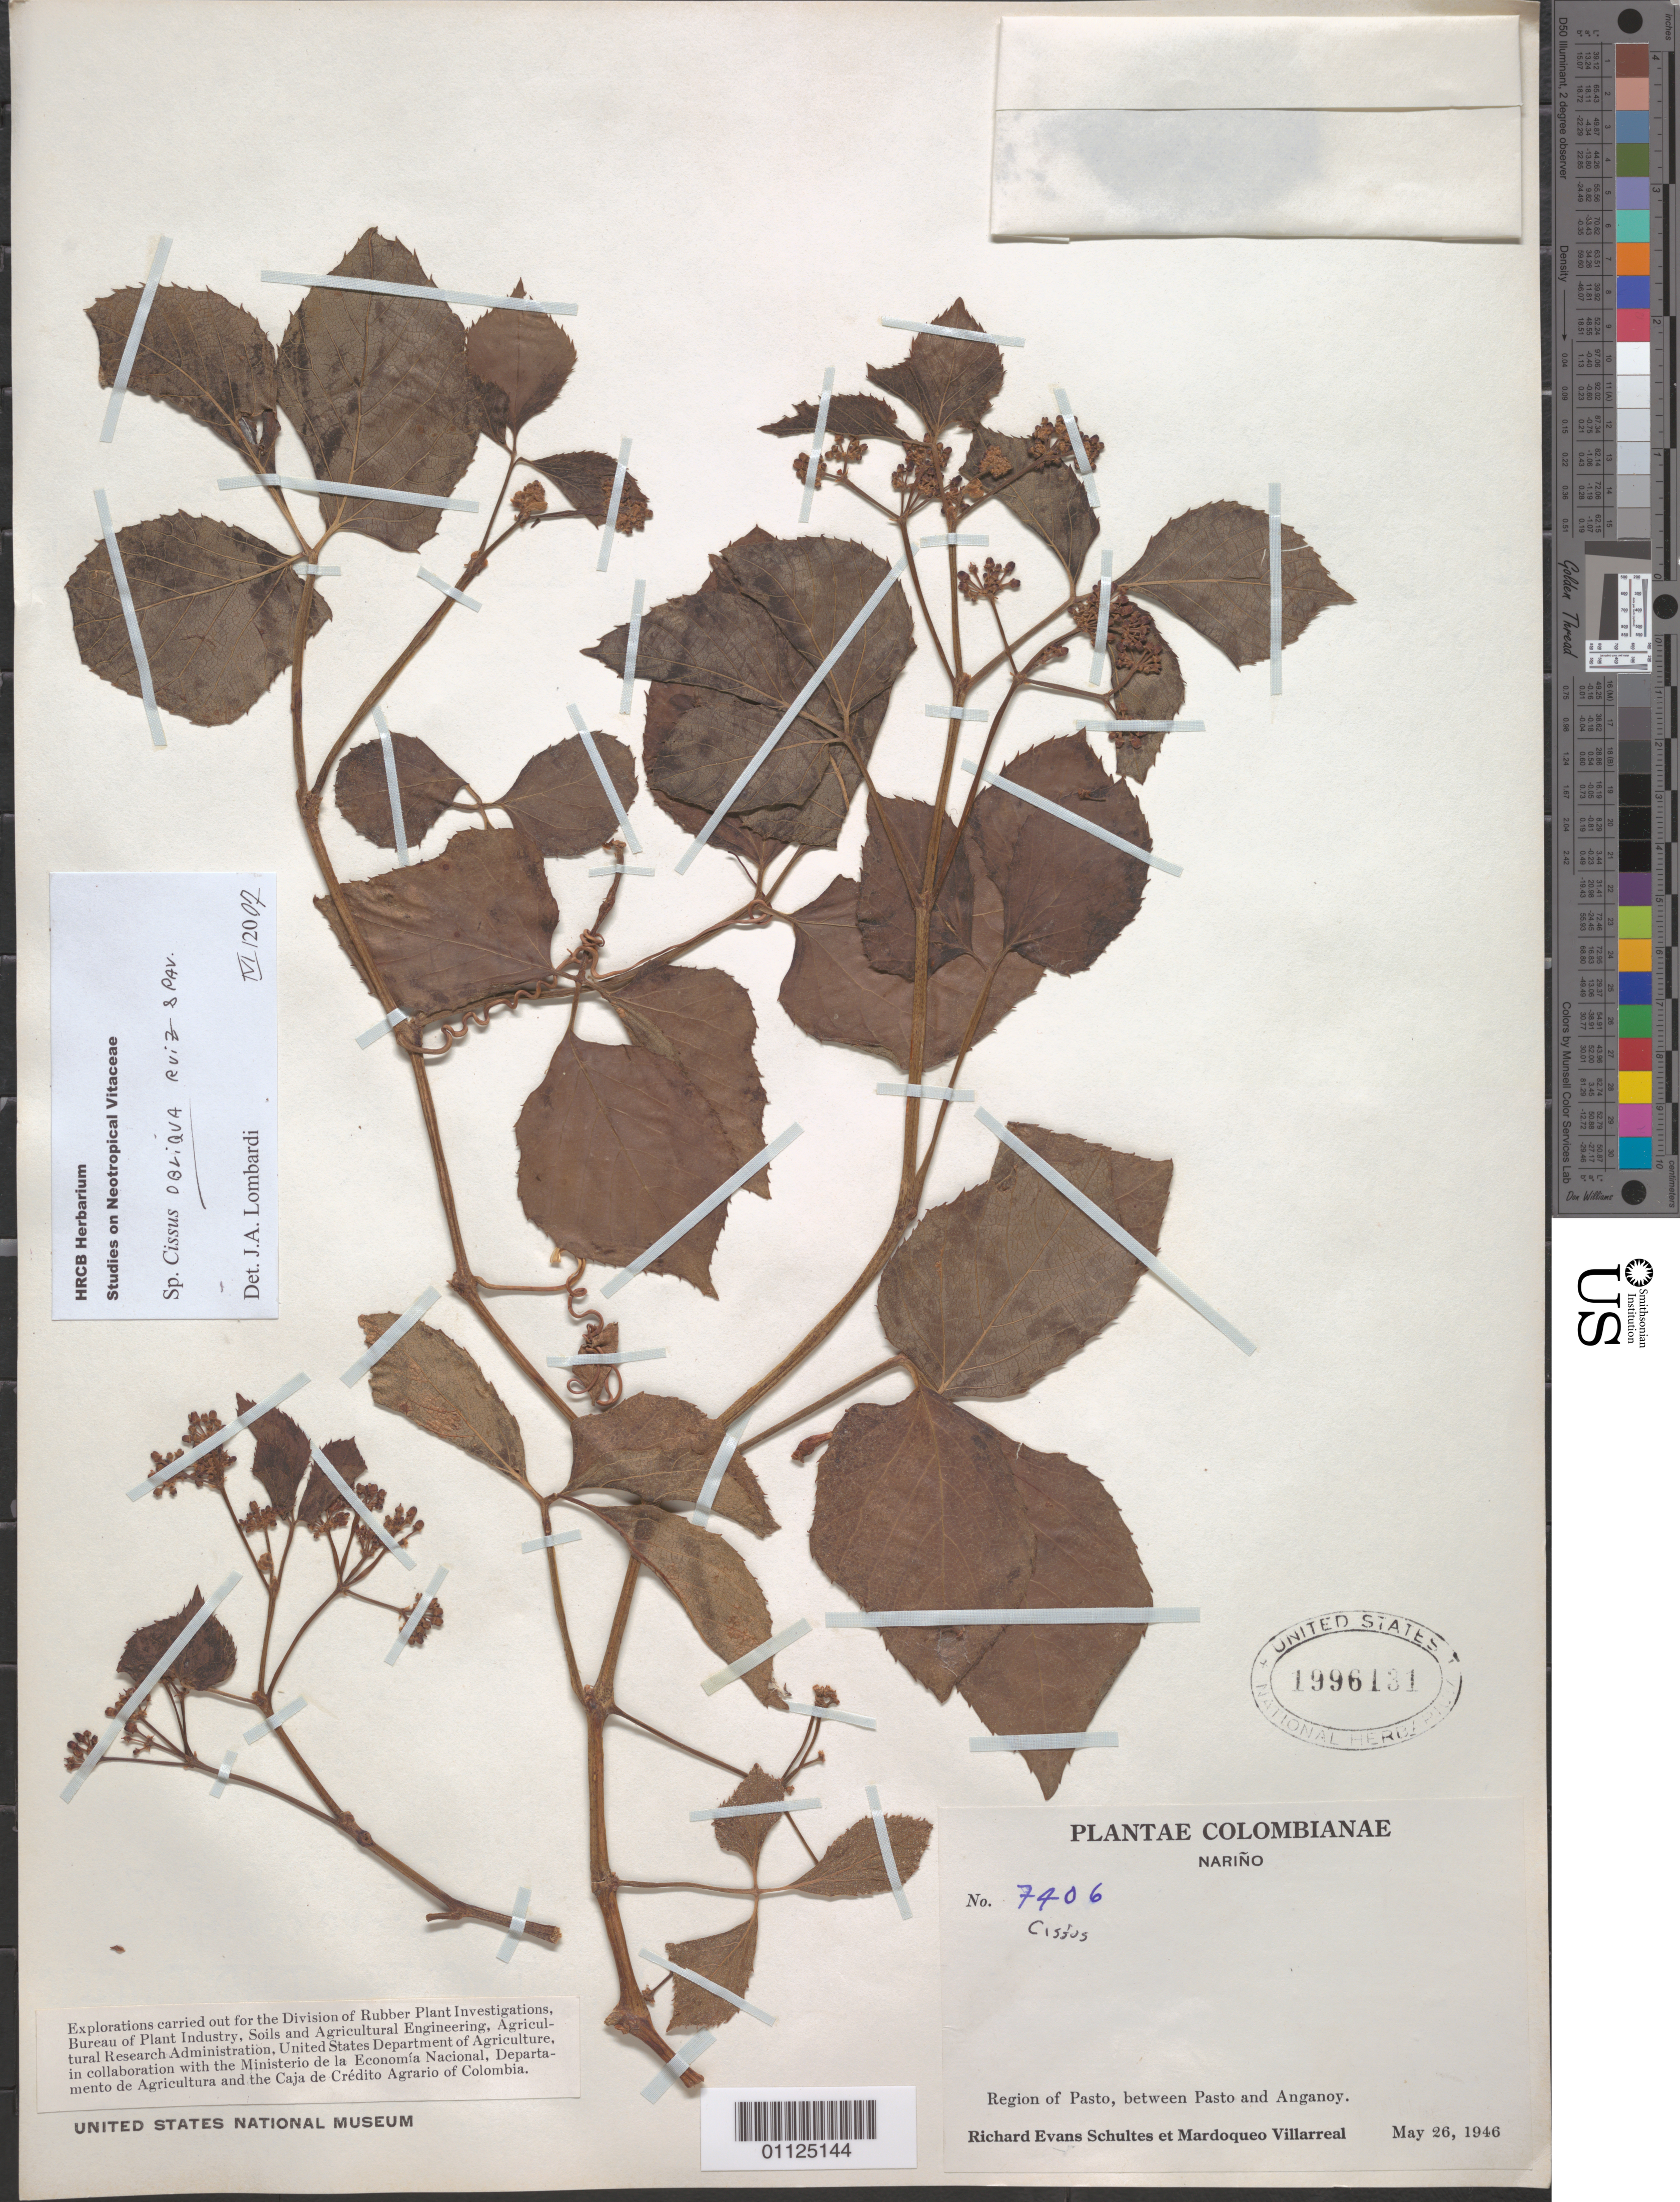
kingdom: Plantae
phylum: Tracheophyta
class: Magnoliopsida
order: Vitales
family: Vitaceae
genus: Cissus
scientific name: Cissus obliqua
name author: Ruiz & Pav.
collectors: R. E. Schultes & M. Villarreal V.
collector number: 7406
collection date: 1946-05-26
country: Colombia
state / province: Nariño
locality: Region of Pasto, between Pasto and Anganoy.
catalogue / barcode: US 1996131